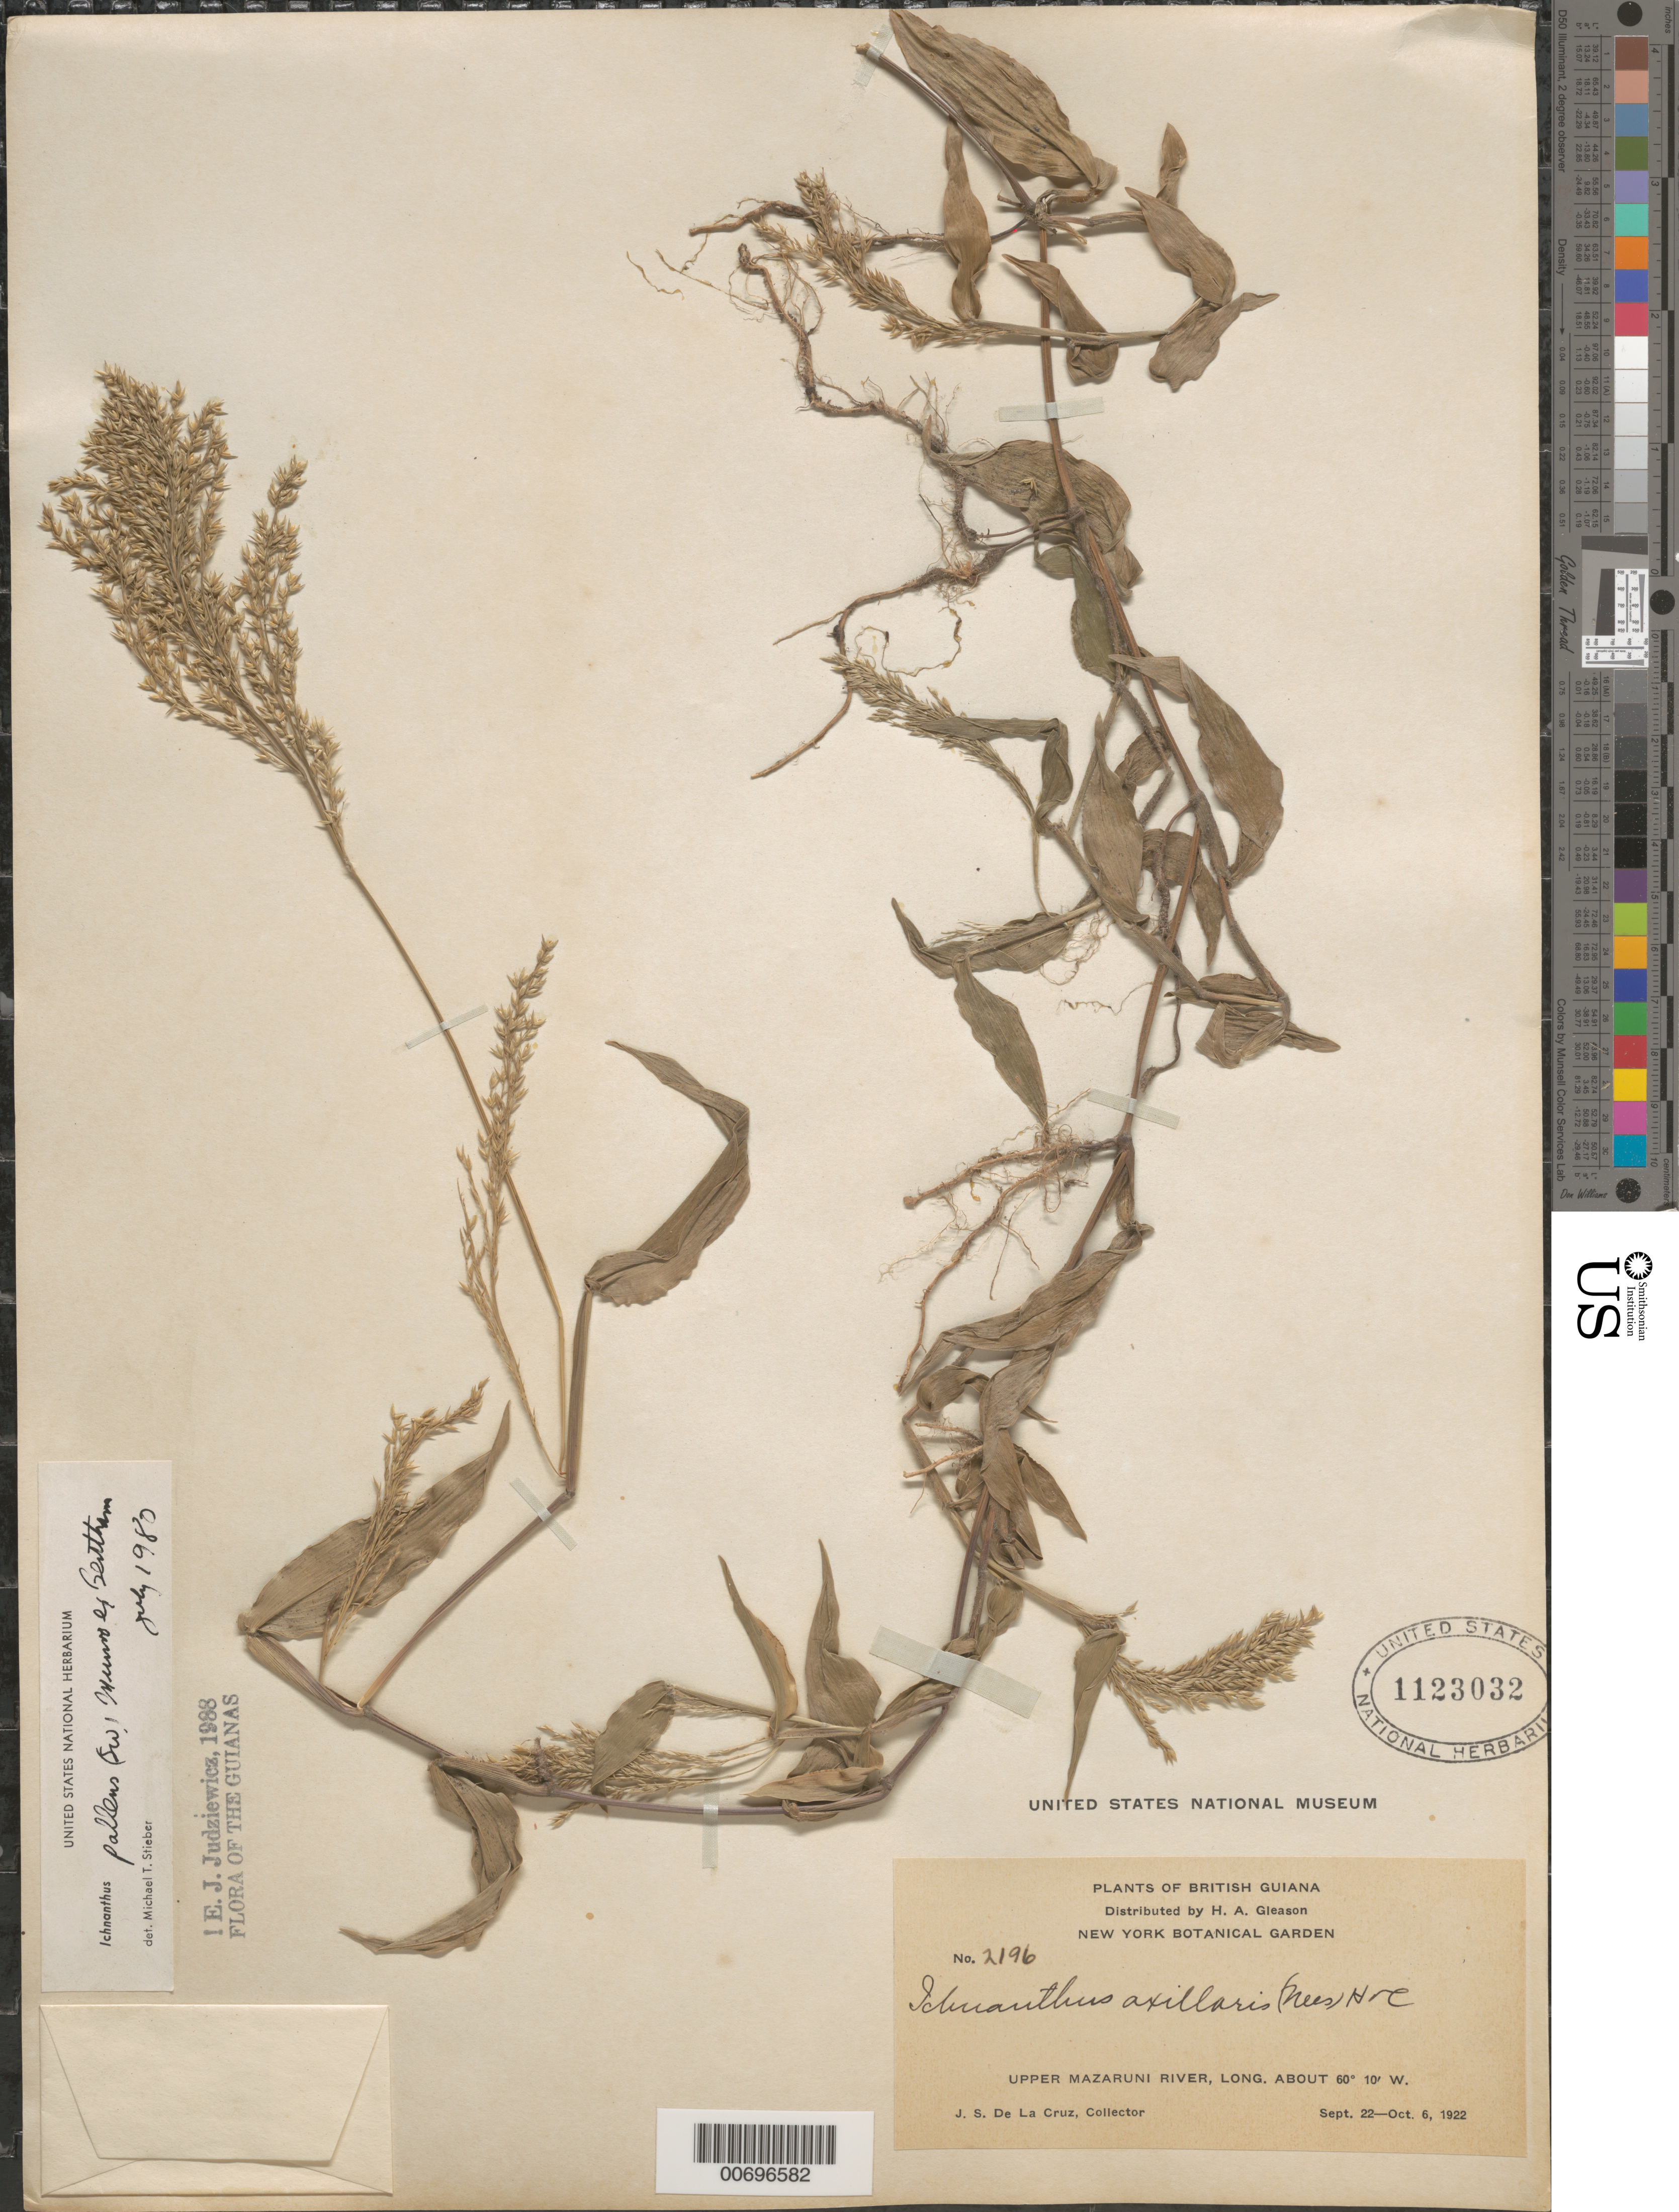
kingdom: Plantae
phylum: Tracheophyta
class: Liliopsida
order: Poales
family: Poaceae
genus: Ichnanthus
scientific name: Ichnanthus pallens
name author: (Sw.) Munro ex Benth.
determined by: Stieber, M. T.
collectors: J. S. de la Cruz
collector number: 2196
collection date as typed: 22-Sep-22 to 6-Oct-22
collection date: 1922-09-22/1922-10-06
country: Guyana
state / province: Cuyuni-Mazaruni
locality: Upper Mazaruni R.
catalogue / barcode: US 1123032